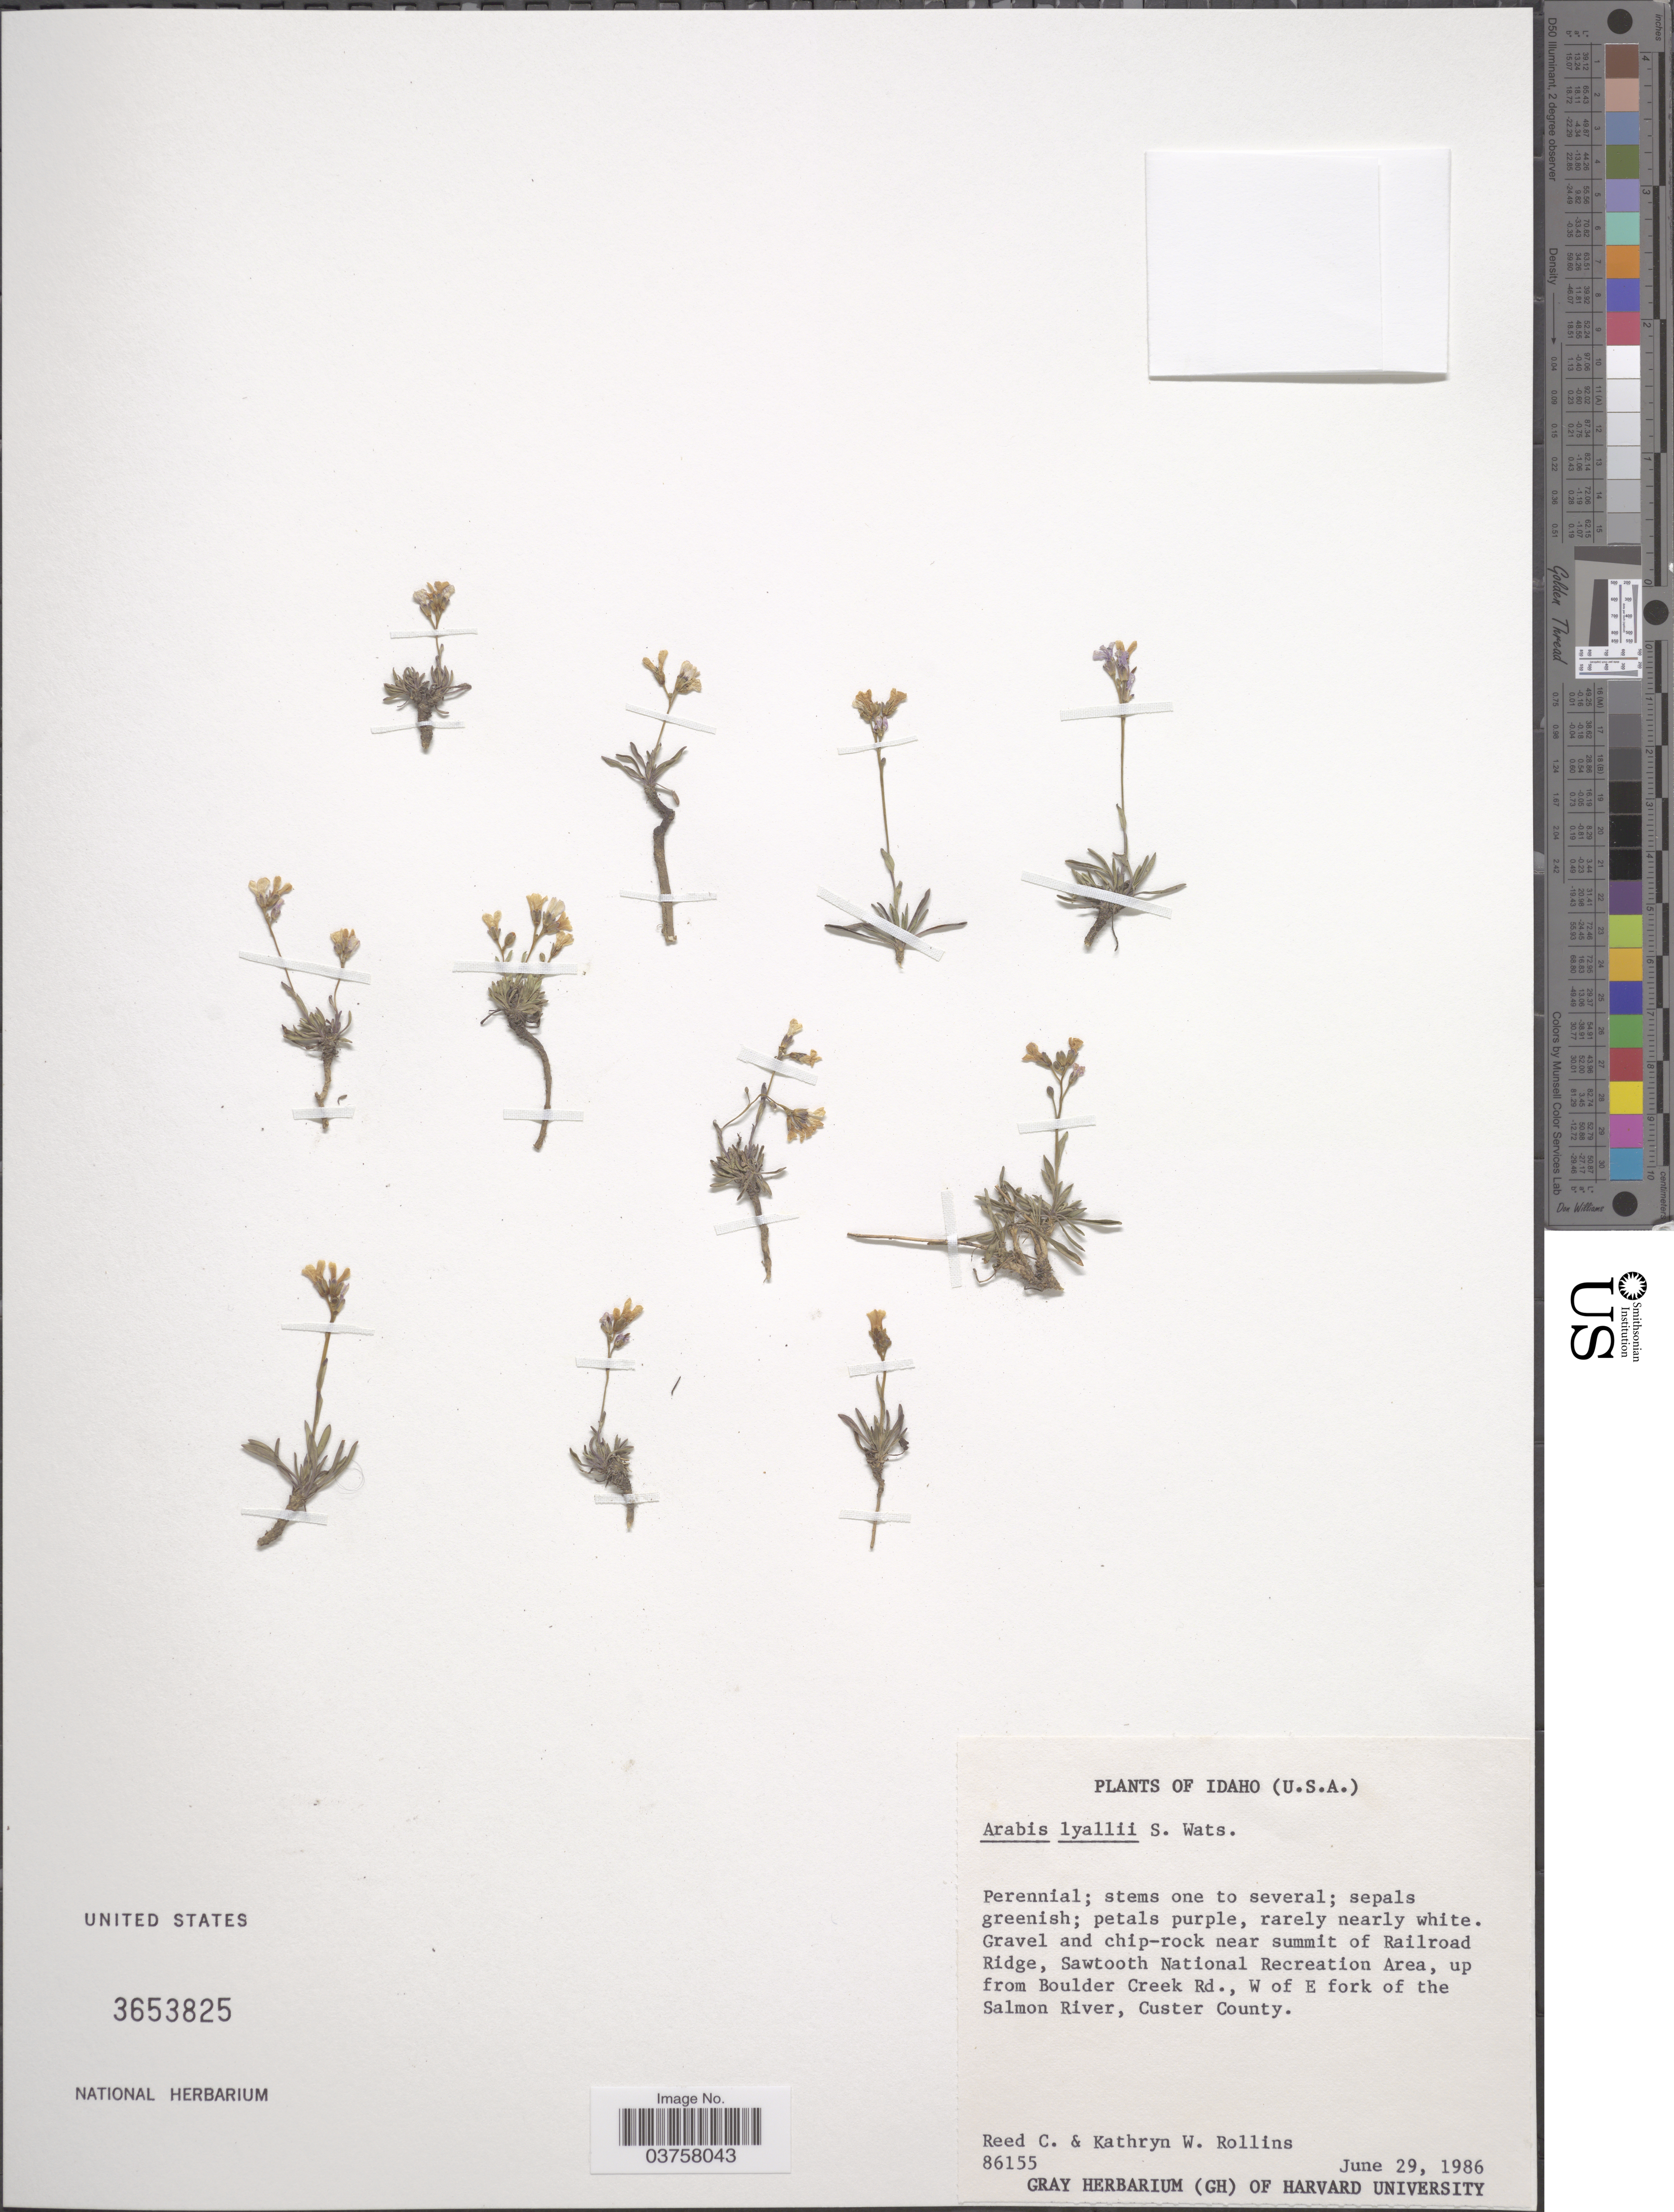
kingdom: Plantae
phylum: Tracheophyta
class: Magnoliopsida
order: Brassicales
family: Brassicaceae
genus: Arabis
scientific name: Arabis lyallii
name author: S. Watson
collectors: R. C. Rollins & K. W. Rollins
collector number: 86155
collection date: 1986-06-29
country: United States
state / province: Idaho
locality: Near summit of Railroad Ridge, Sawtooth National Recreation Area, up from Boulder Creek Rd., W of E fork of the Salmon River, Custer County.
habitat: gravel and chip rock near summit of ridge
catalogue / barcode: US 3653825